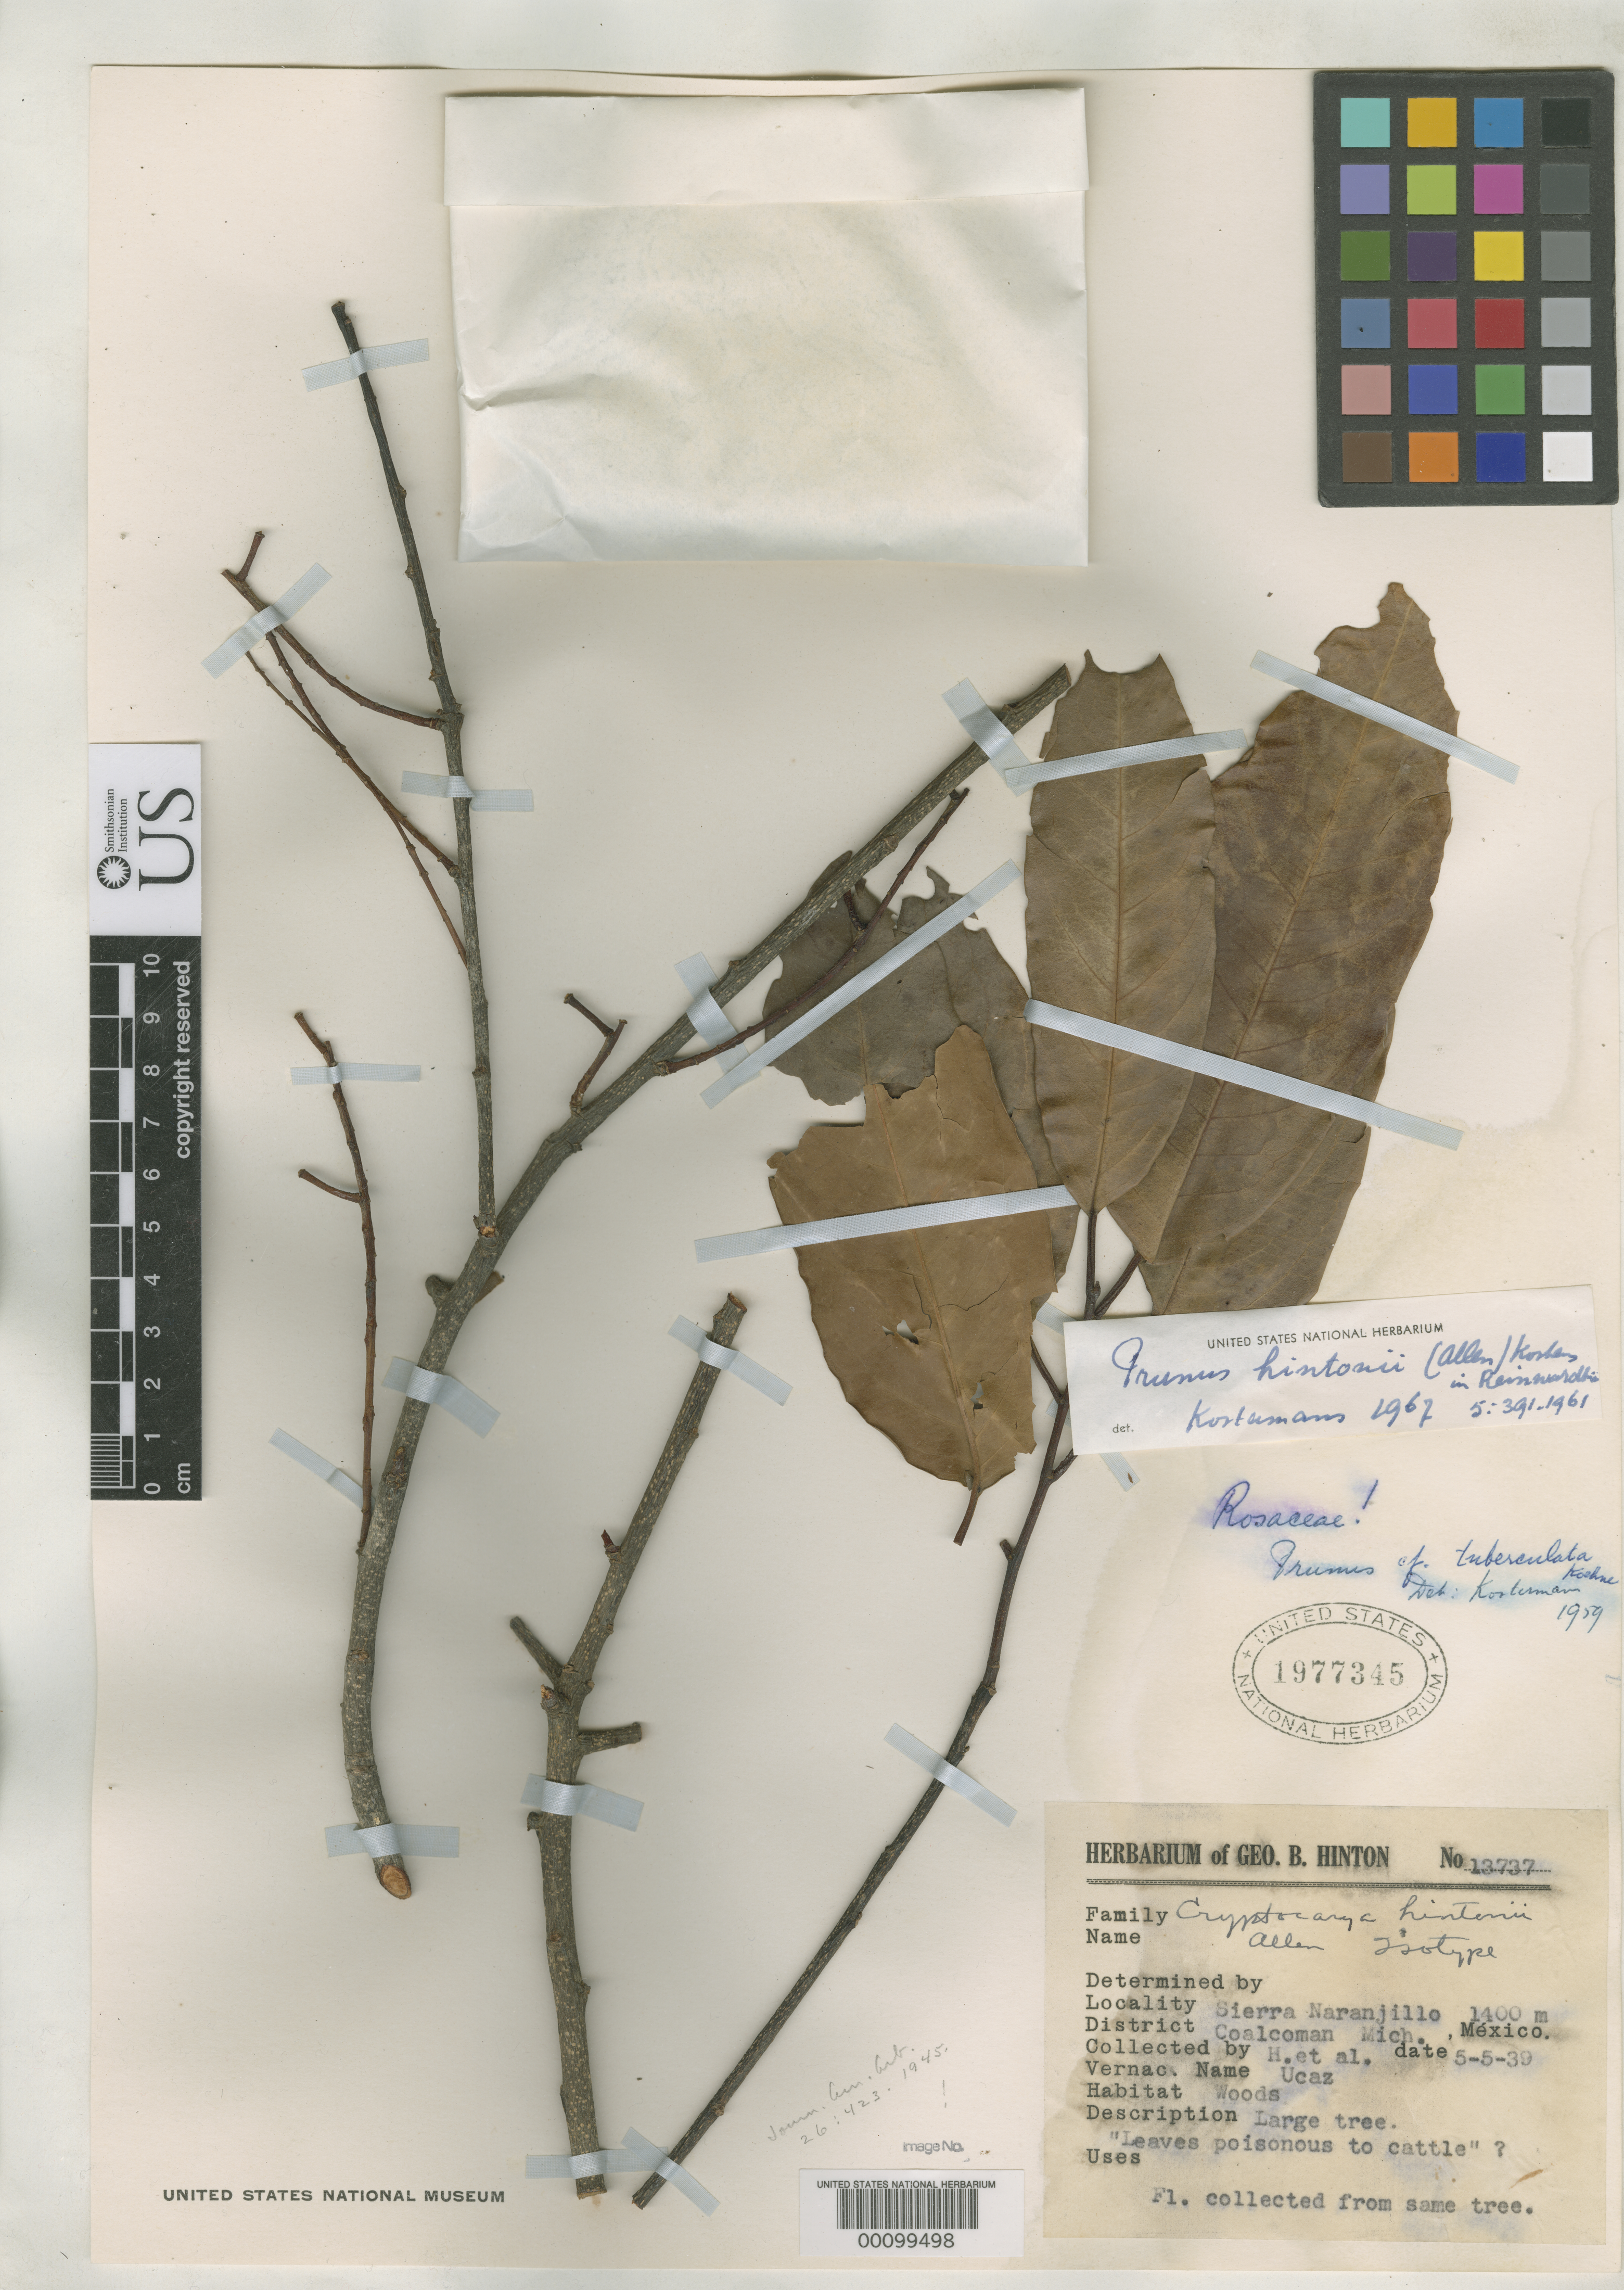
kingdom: Plantae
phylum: Tracheophyta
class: Magnoliopsida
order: Laurales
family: Lauraceae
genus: Cryptocarya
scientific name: Cryptocarya hintonii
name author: C.K. Allen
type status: Isotype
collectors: G. B. Hinton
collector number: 13737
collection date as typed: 05 May 1939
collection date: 1939-05-05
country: Mexico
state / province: Michoacán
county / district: Coalcoman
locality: Sierra Naranjillo.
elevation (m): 1400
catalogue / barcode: US 1977345